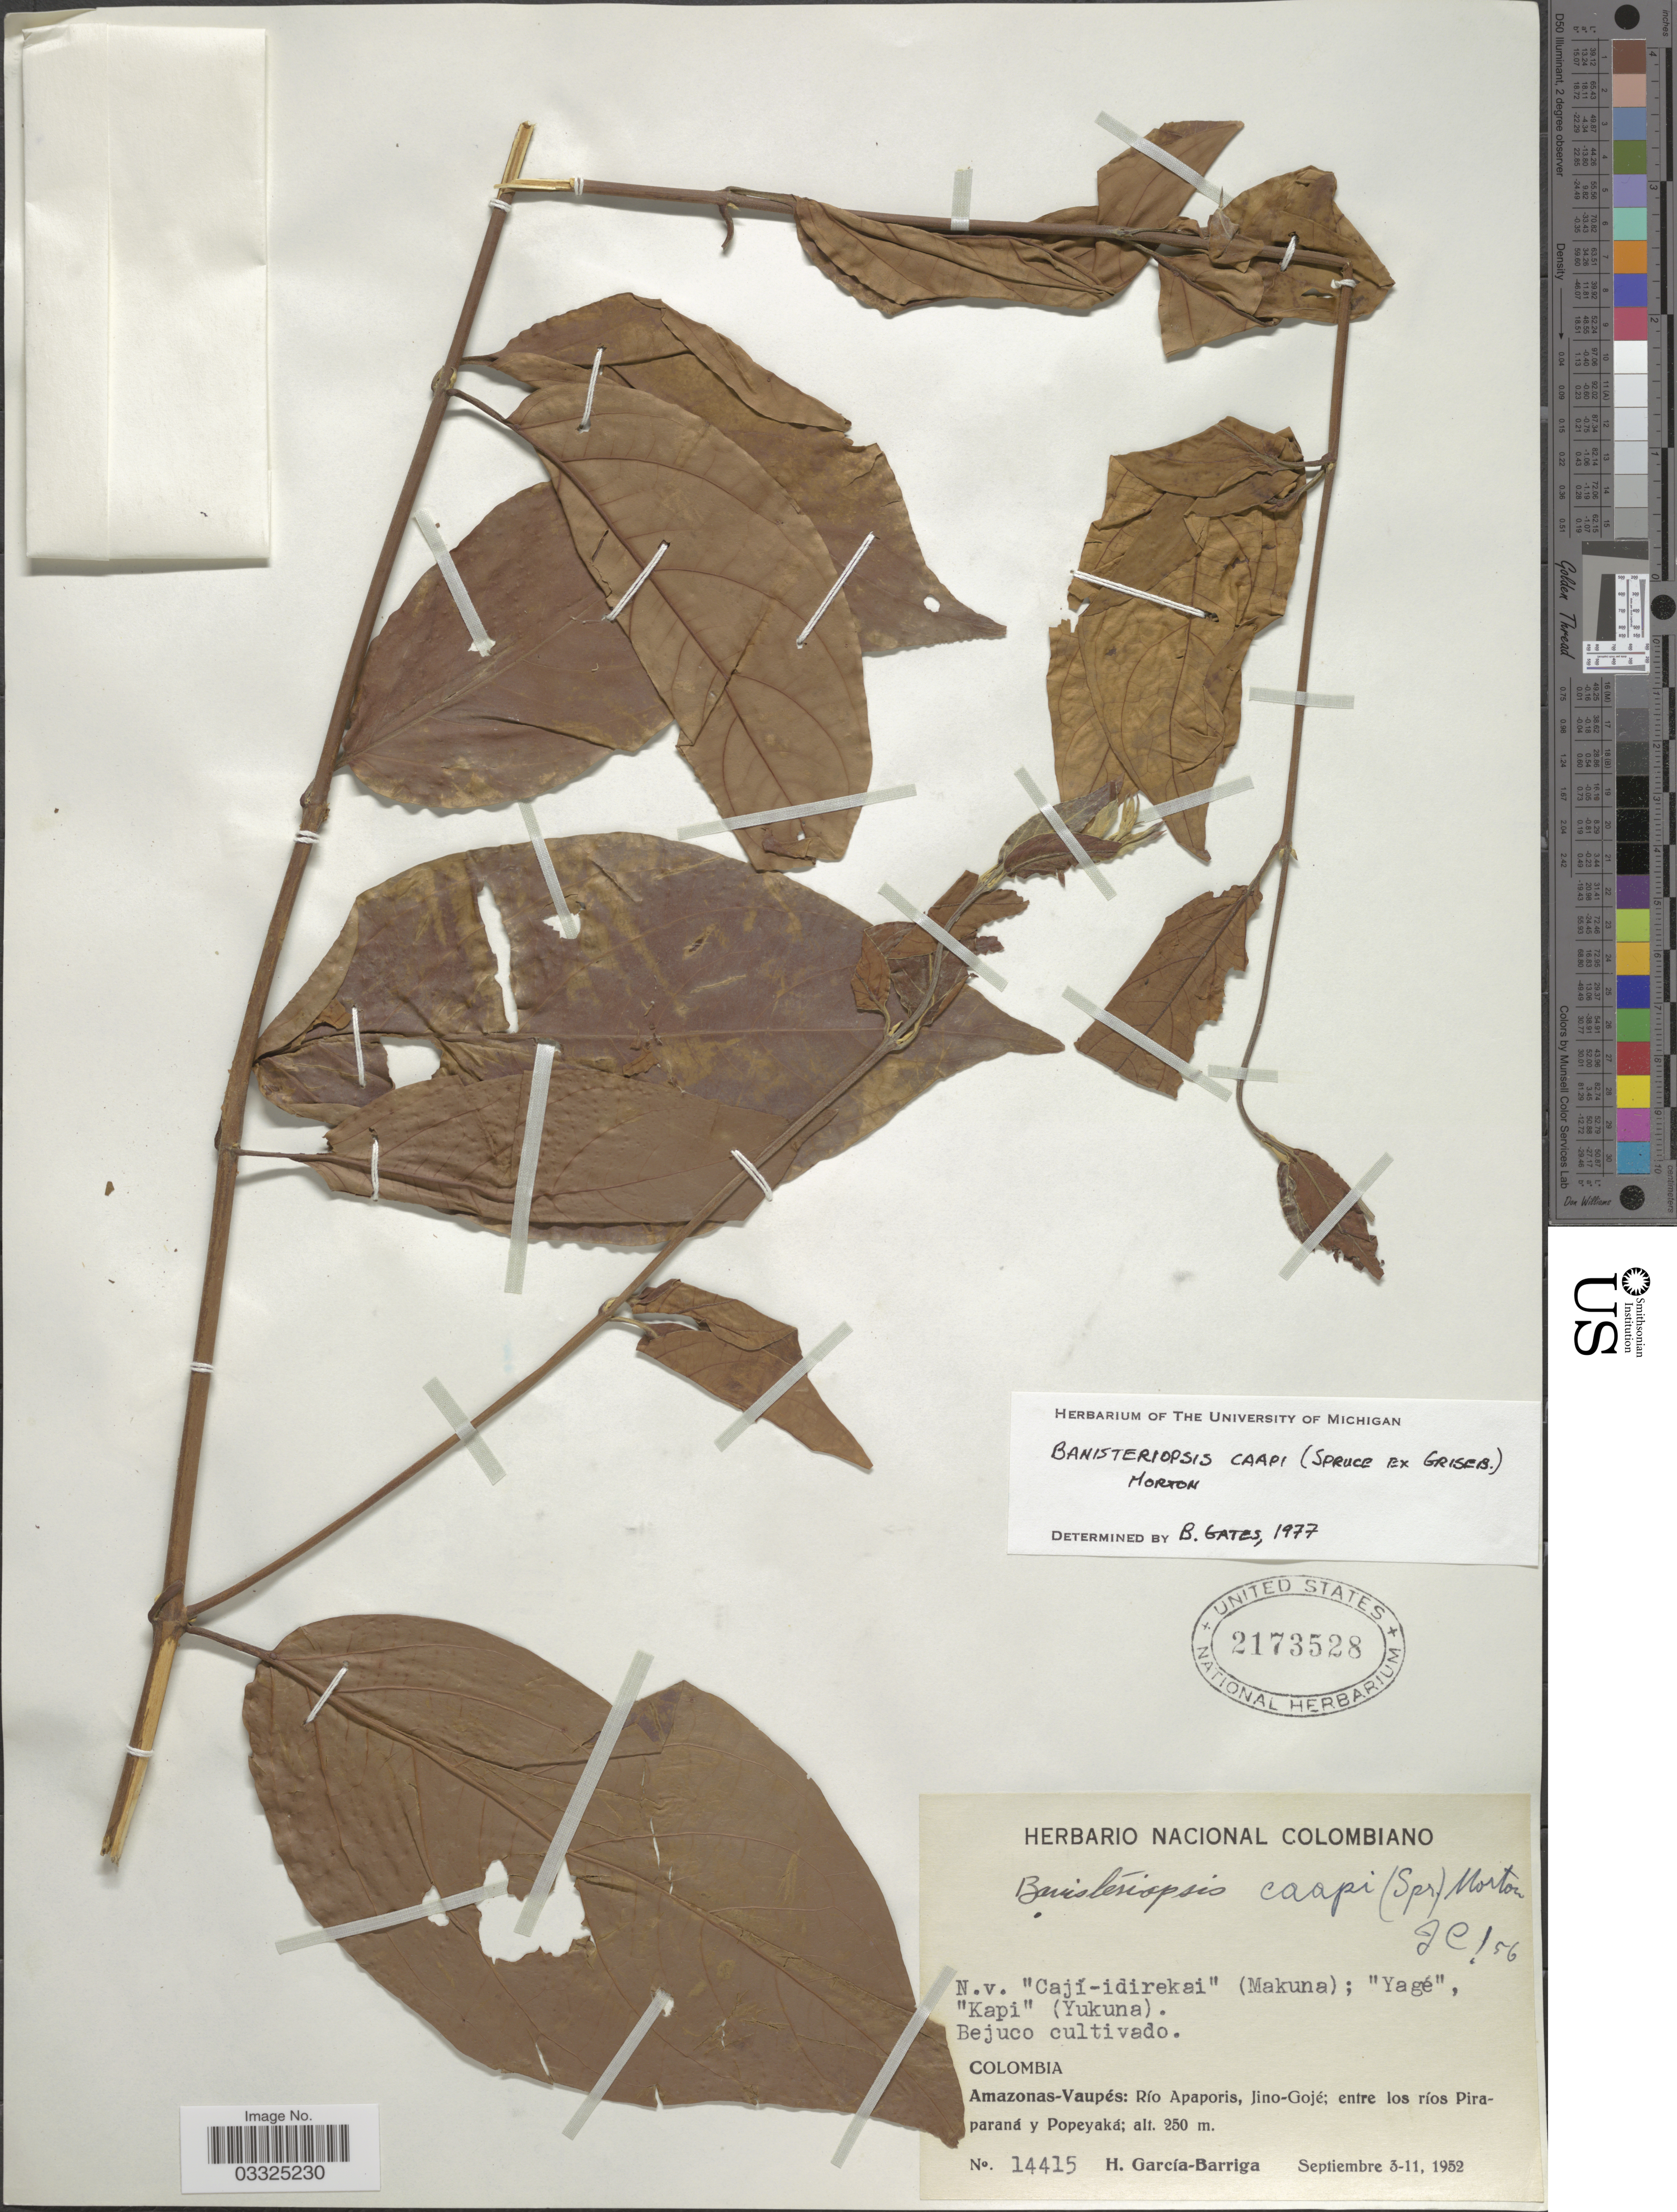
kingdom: Plantae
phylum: Tracheophyta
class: Magnoliopsida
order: Malpighiales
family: Malpighiaceae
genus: Banisteriopsis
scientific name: Banisteriopsis caapi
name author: (Spruce ex Griseb.) C.V. Morton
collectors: H. García Barriga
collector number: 14415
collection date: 1952-09-03/1952-09-11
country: Colombia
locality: Amazonas-Vaupés: Río Apaporis, Jino-Gojé; entre los ríos Piraparaná y Popeyaká.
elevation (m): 250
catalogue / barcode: US 2173528